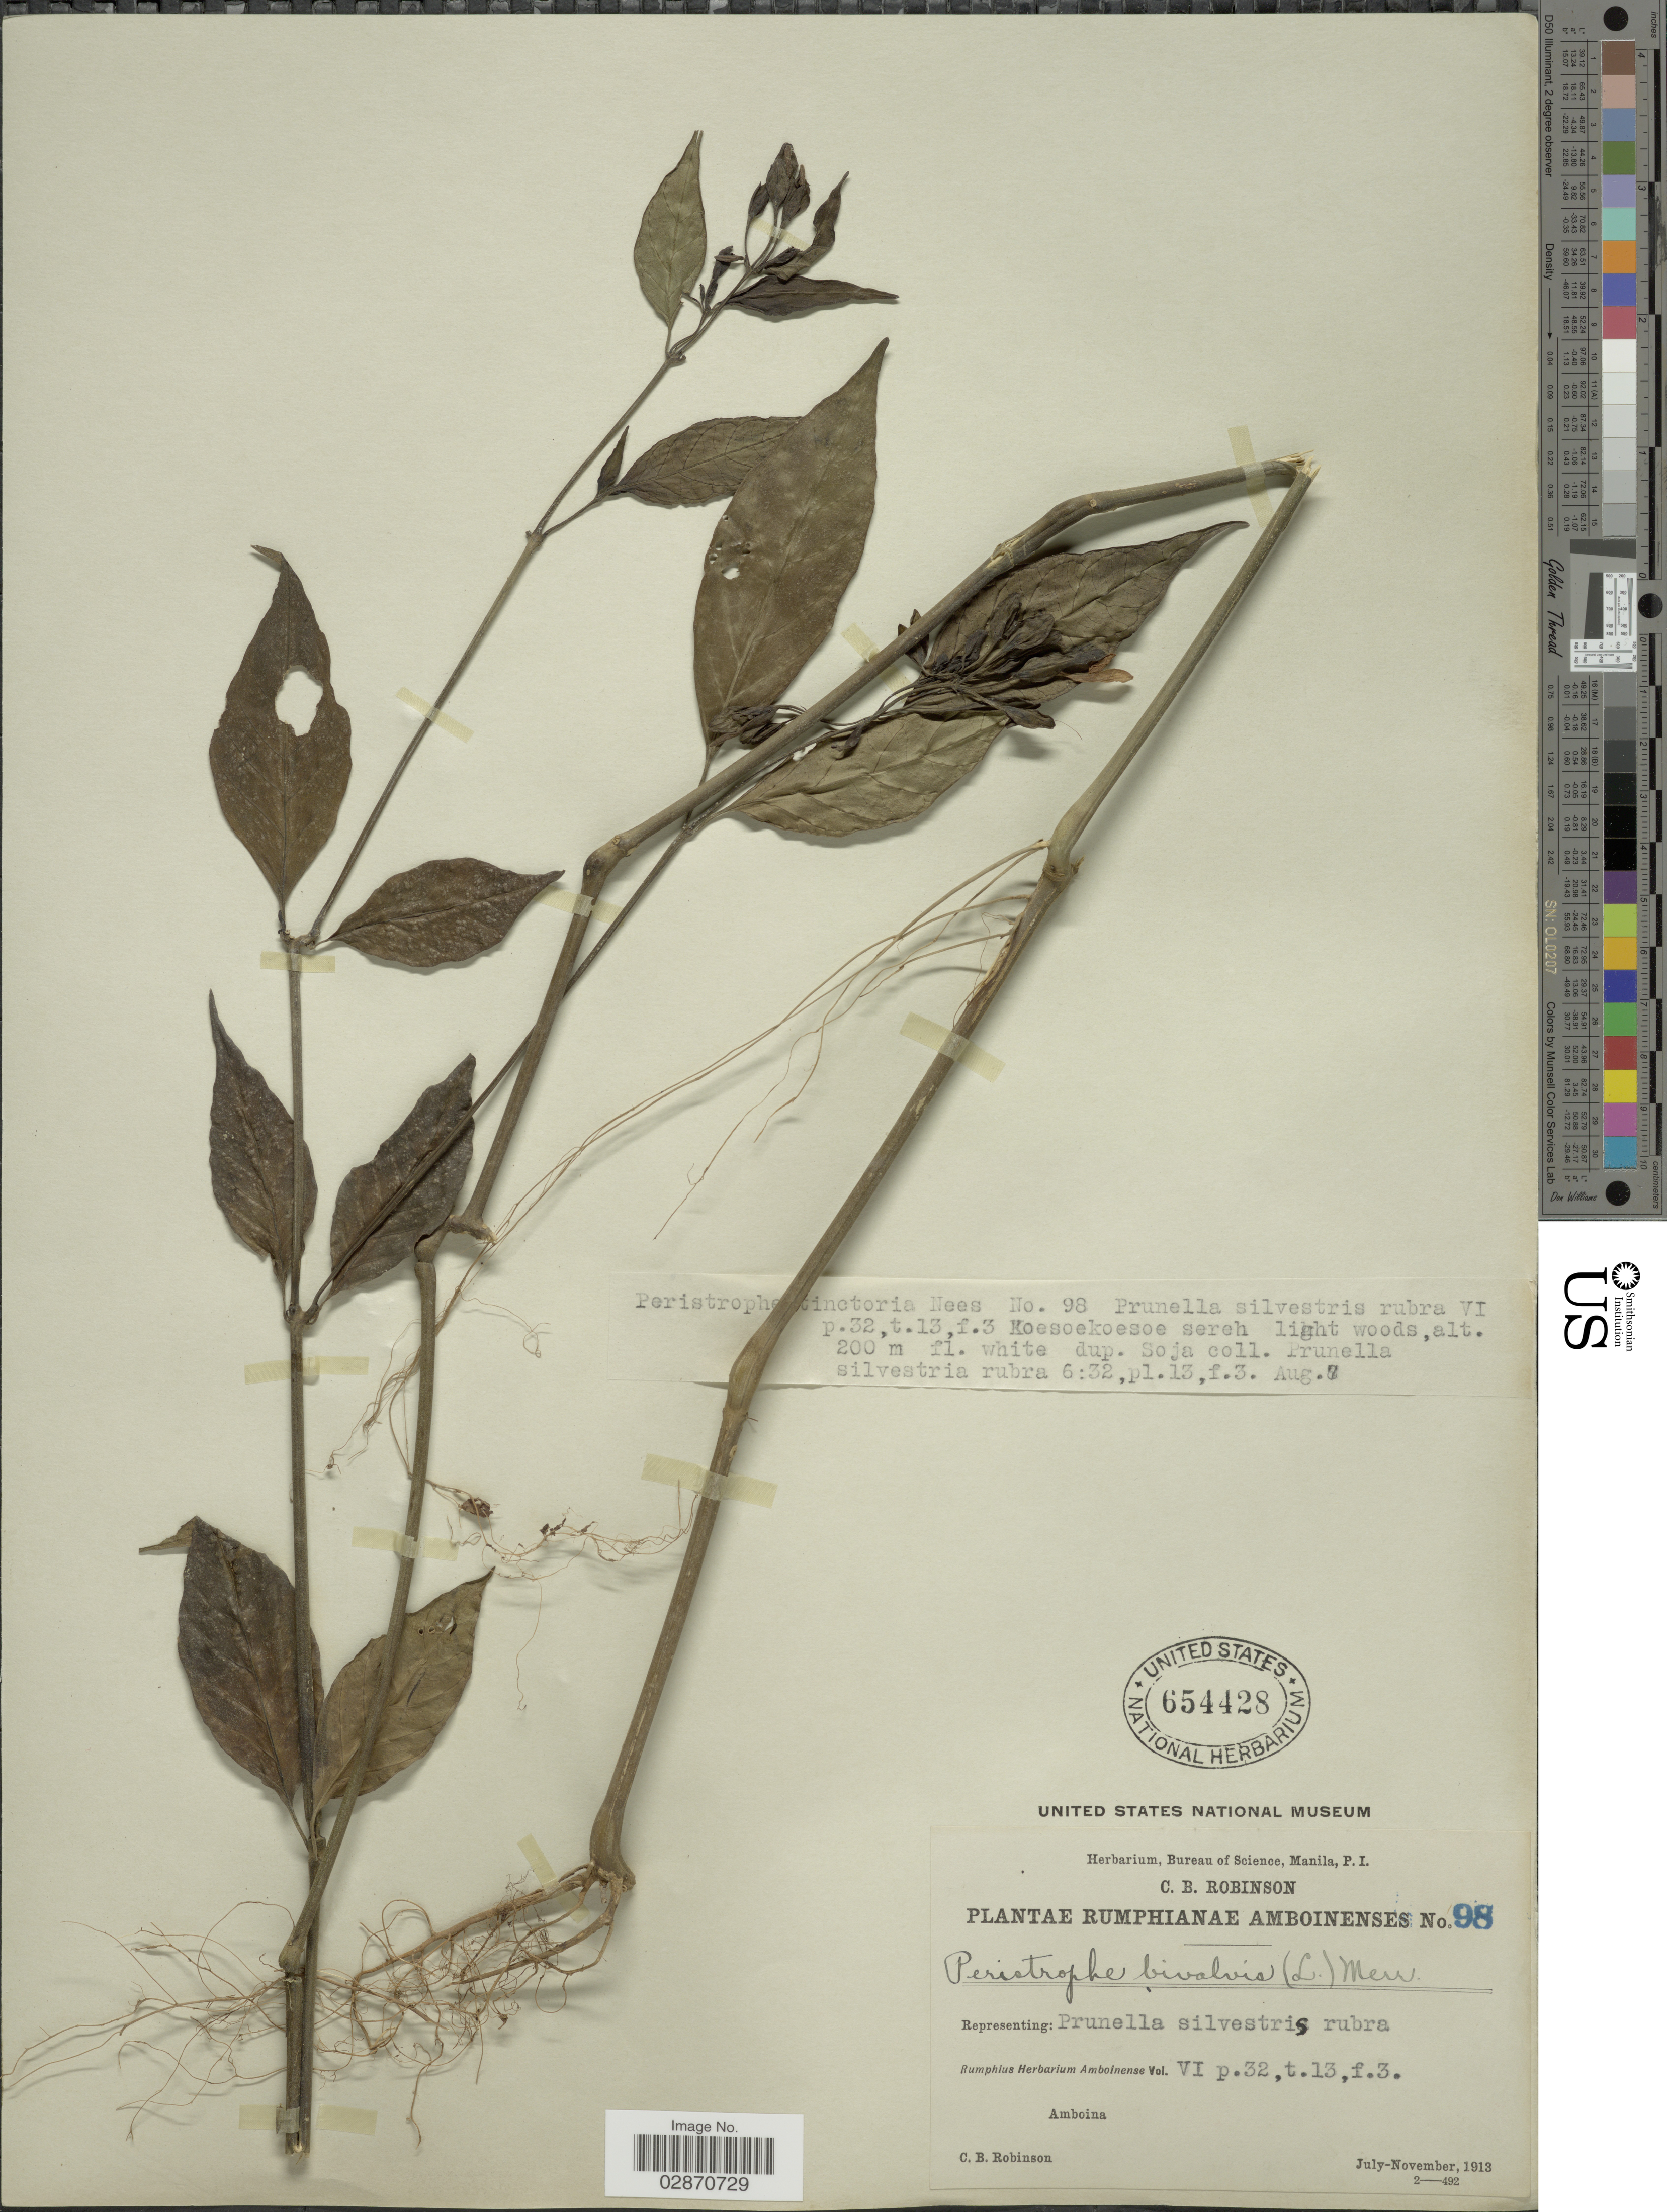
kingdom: Plantae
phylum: Tracheophyta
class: Magnoliopsida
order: Lamiales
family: Acanthaceae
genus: Peristrophe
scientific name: Peristrophe bivalvis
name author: (L.) Merr.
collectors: C. Robinson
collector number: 98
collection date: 1913-08-07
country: Indonesia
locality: Rumphianae Amboinenses. Amboina.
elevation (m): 200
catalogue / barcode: US 654428